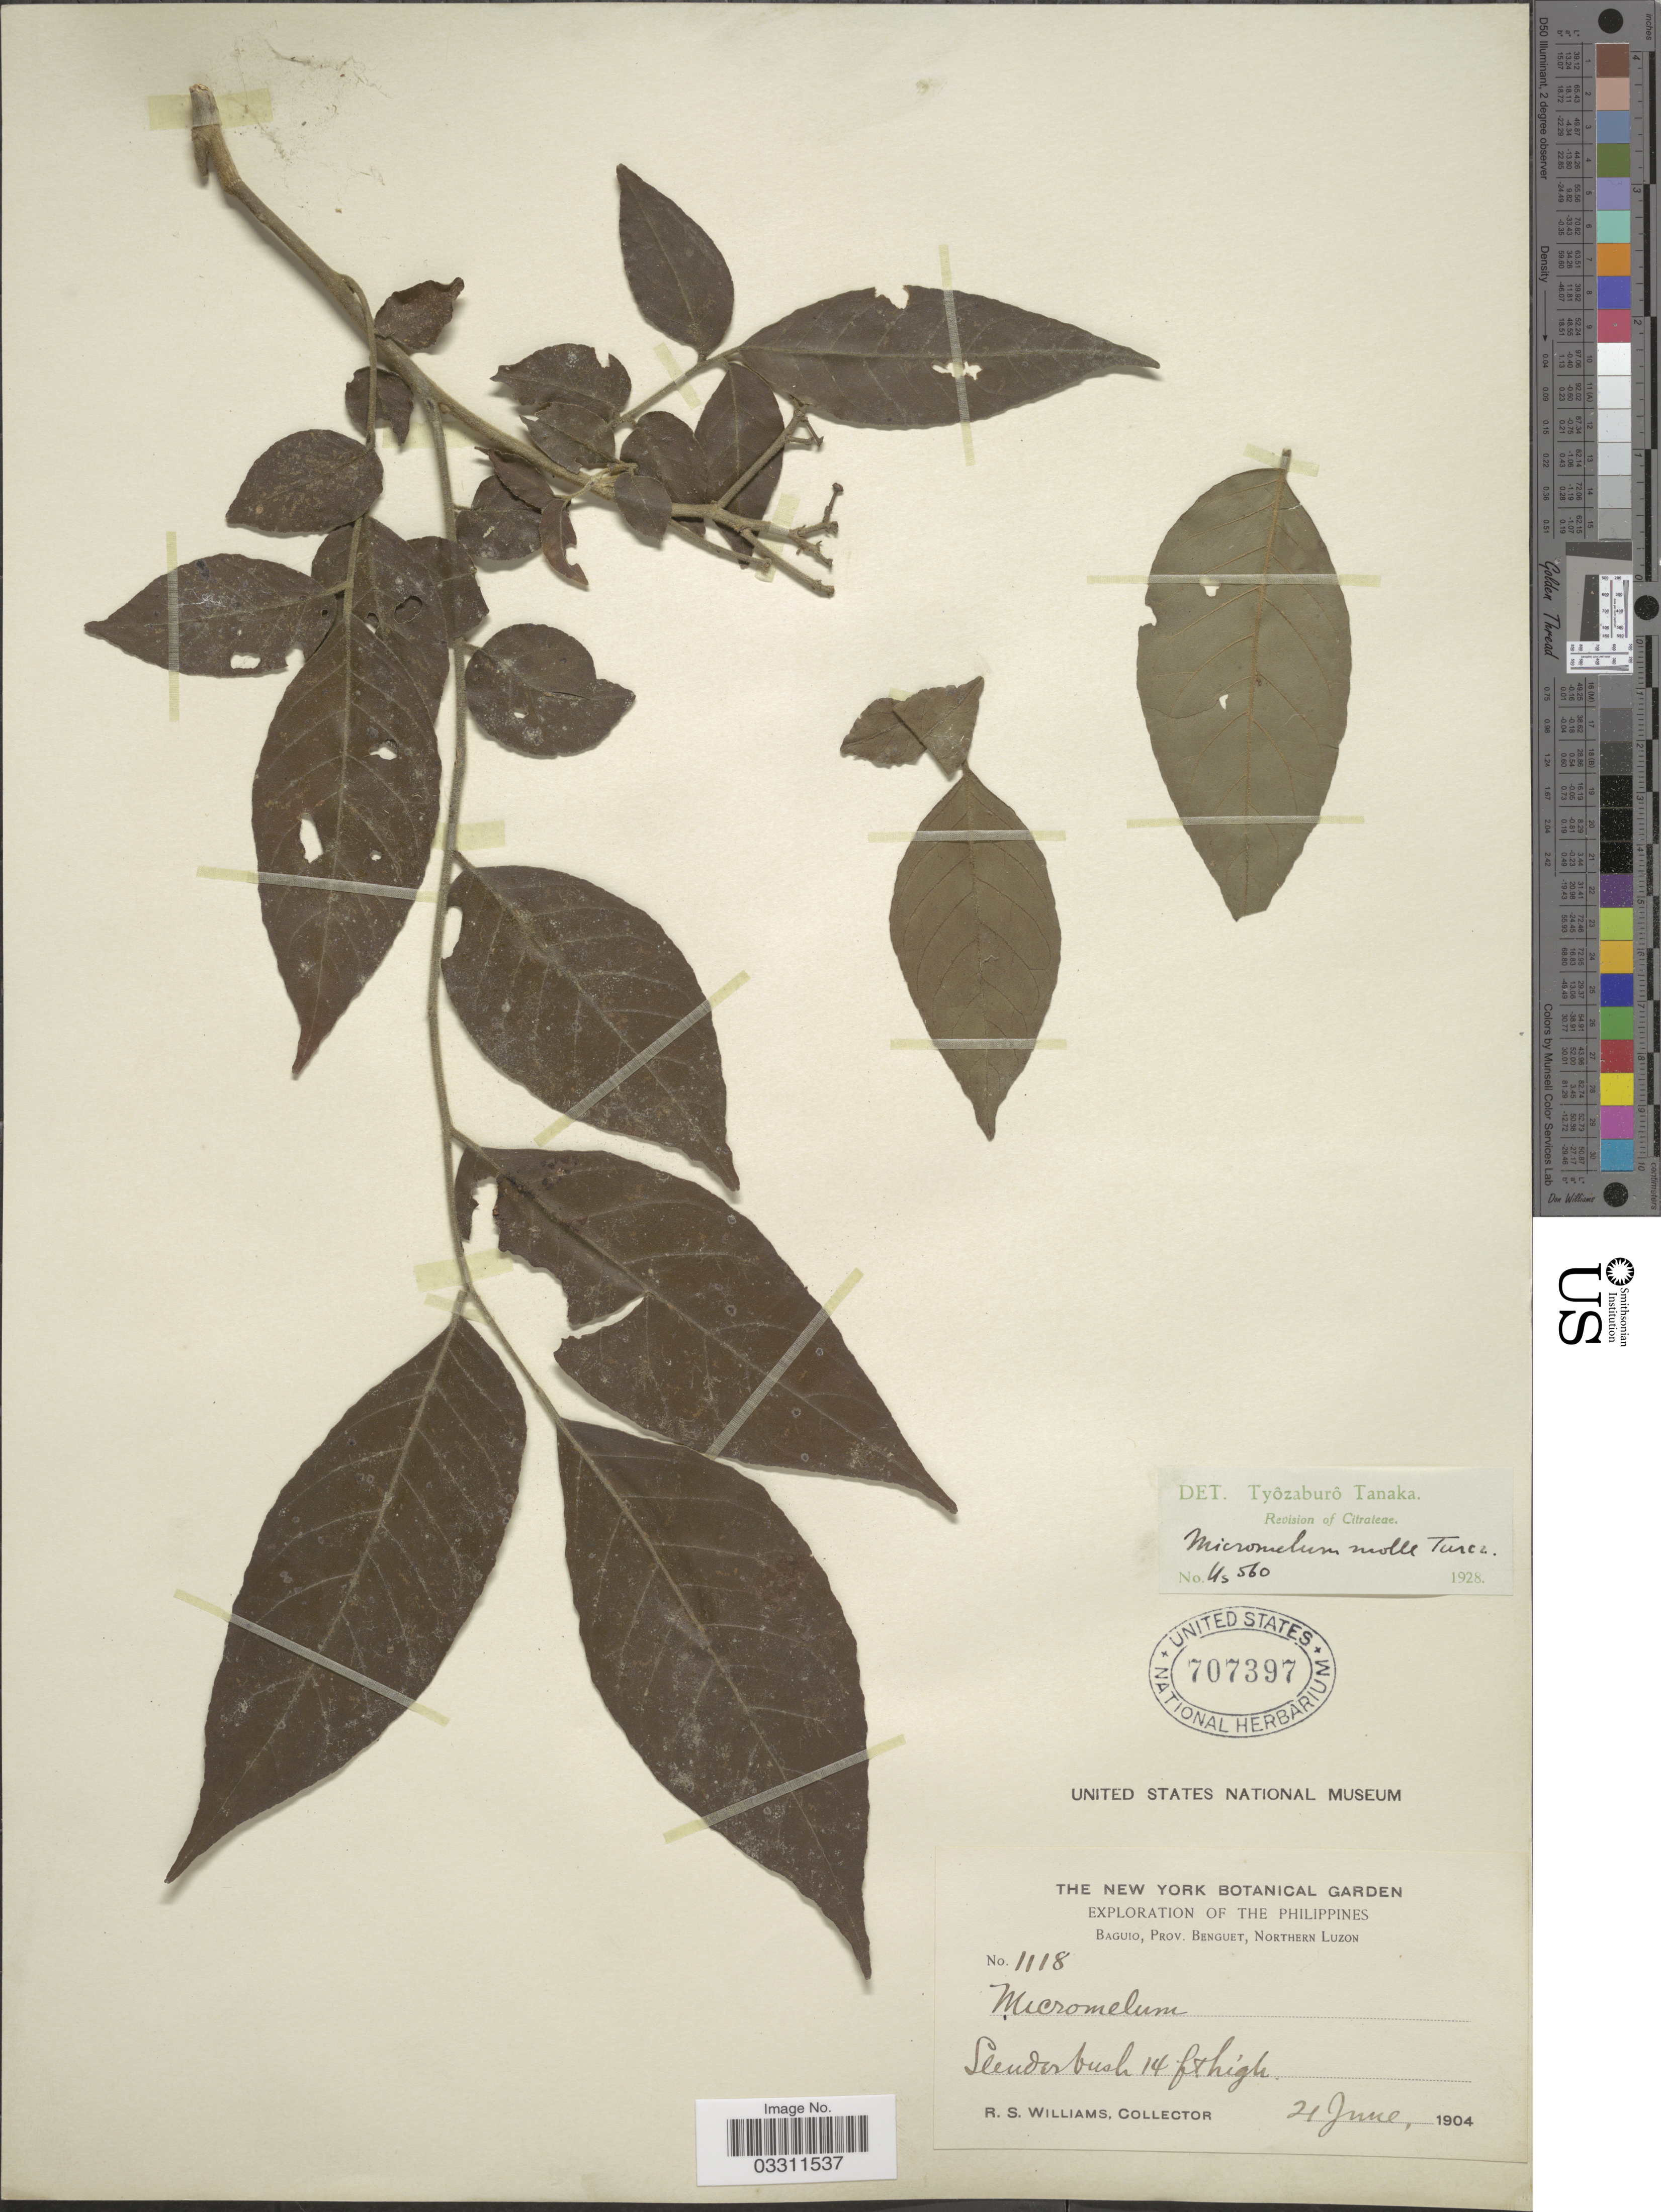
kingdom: Plantae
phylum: Tracheophyta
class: Magnoliopsida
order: Sapindales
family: Rutaceae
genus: Micromelum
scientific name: Micromelum sp.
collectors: R. S. Williams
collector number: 1118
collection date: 1904-06-21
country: Philippines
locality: Baguio, Prov. Benguet, Northern Luzon.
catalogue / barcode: US 707397